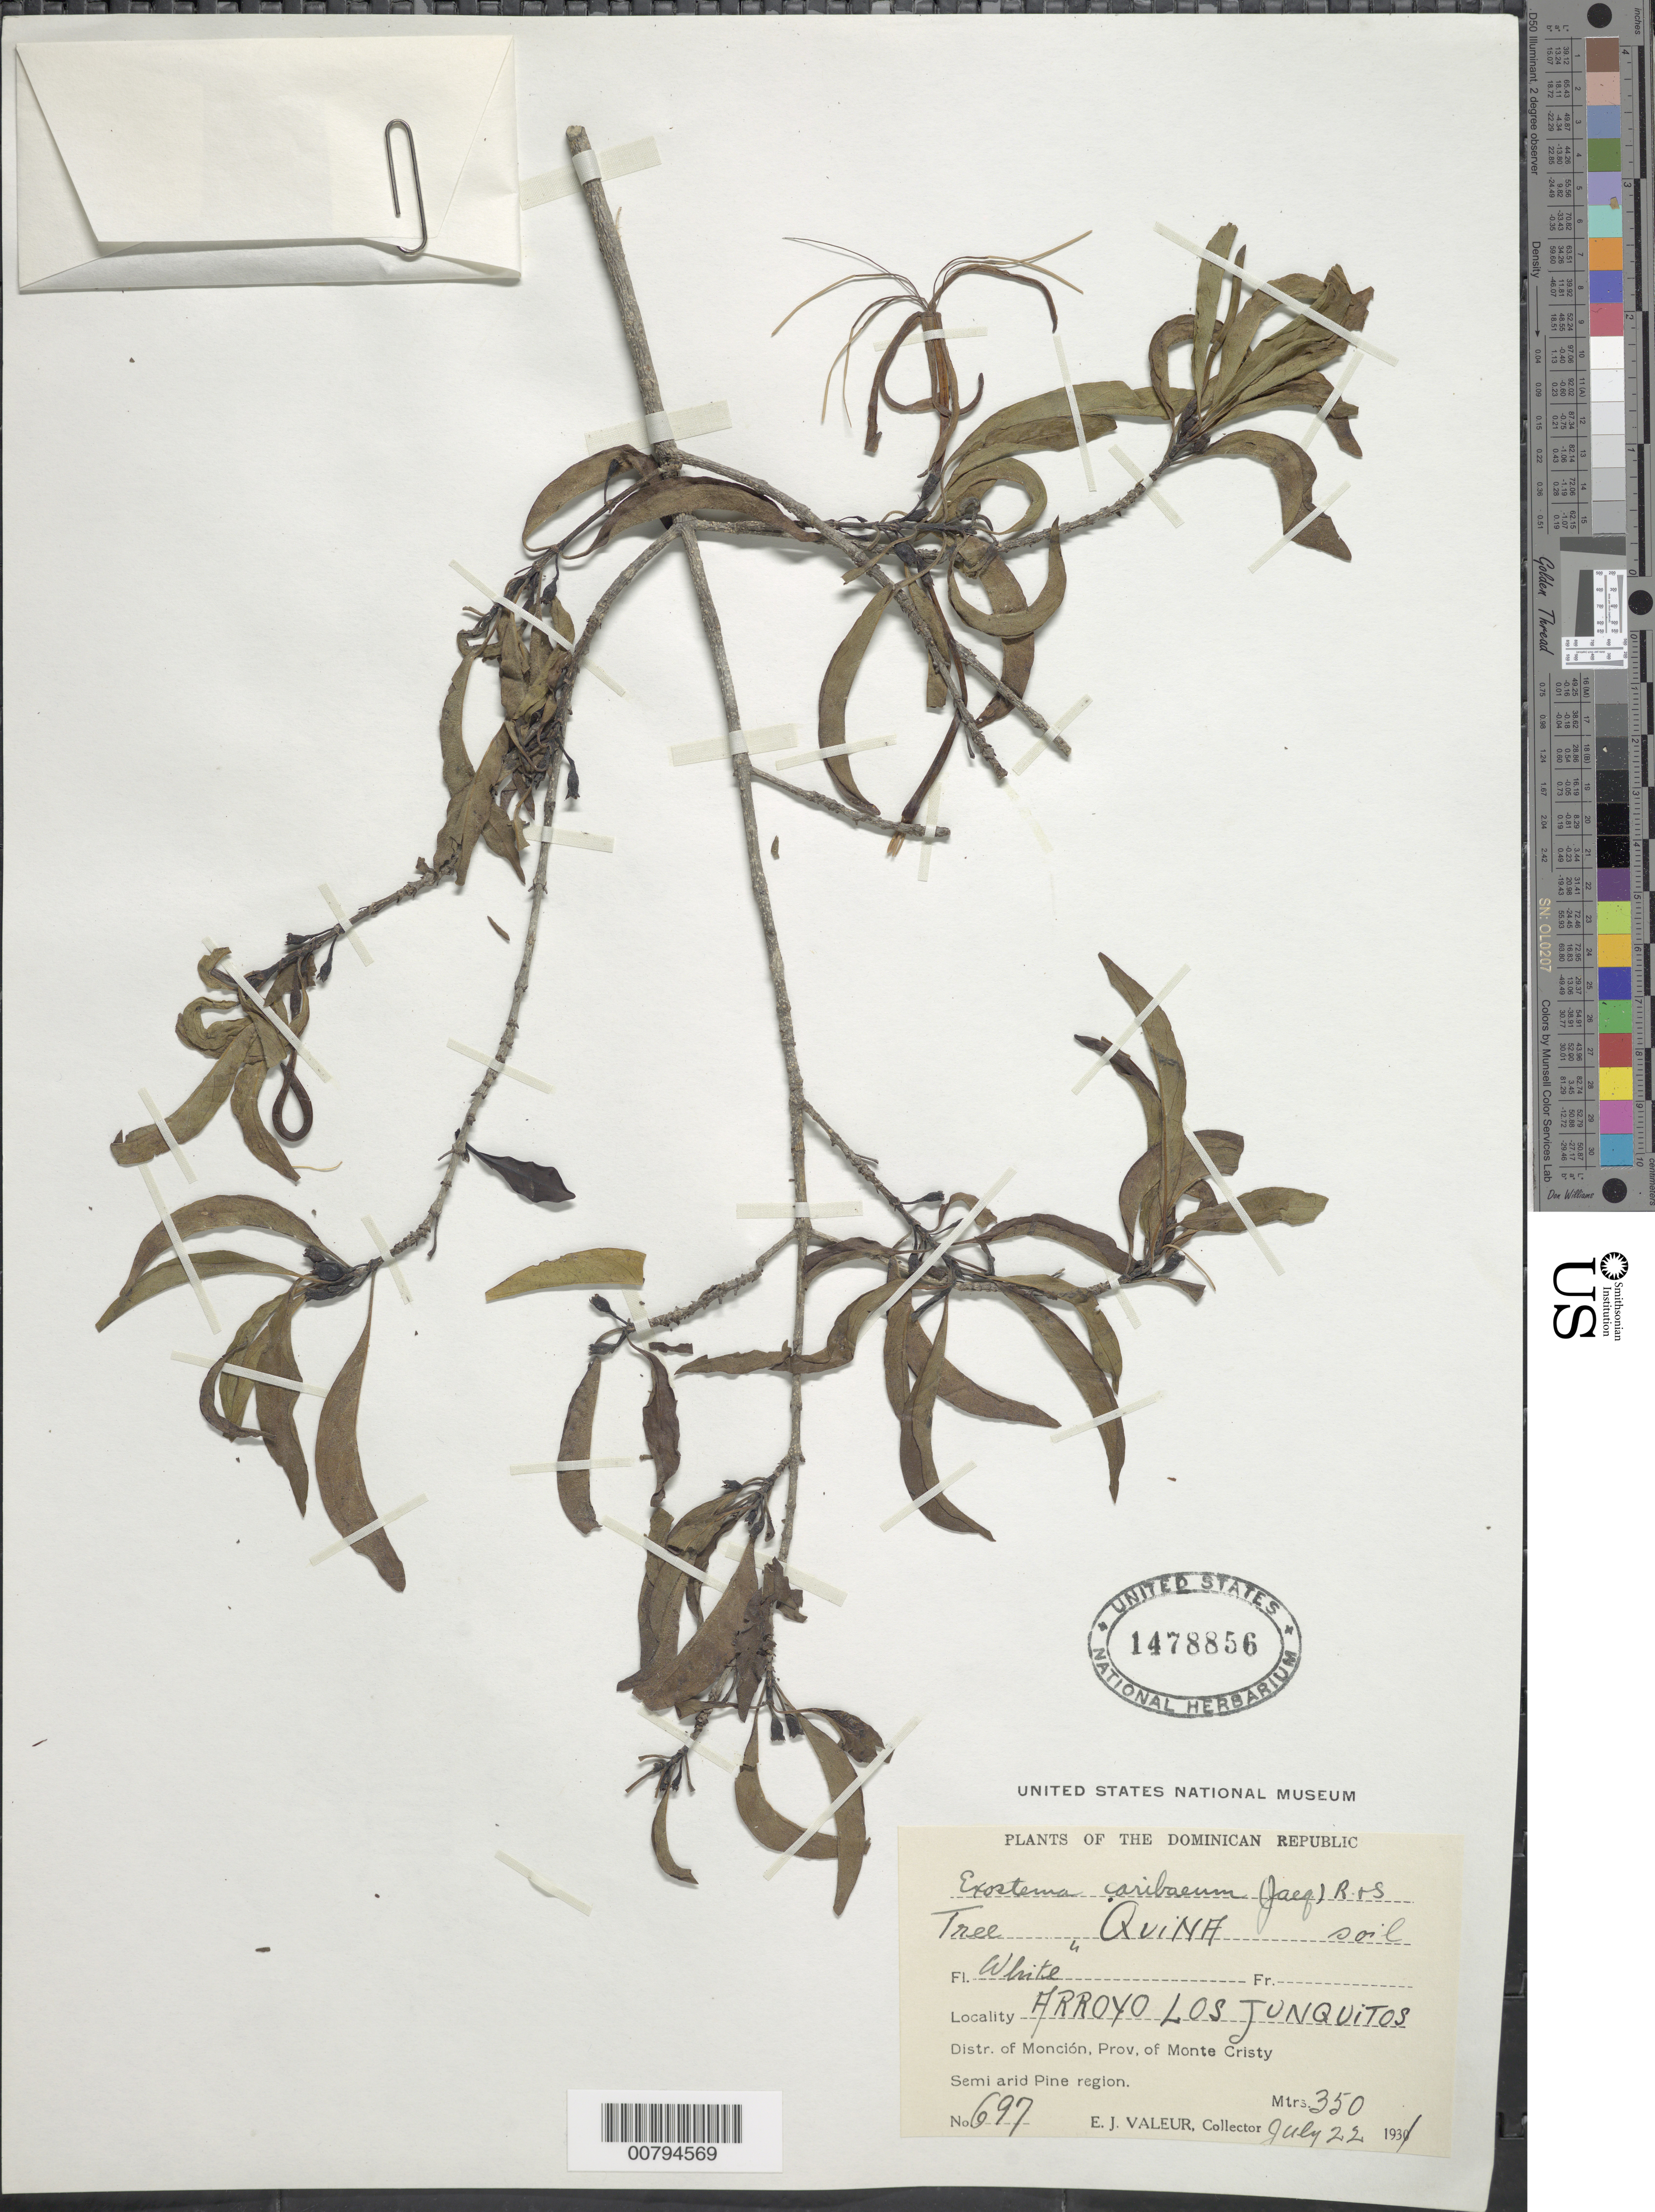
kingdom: Plantae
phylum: Tracheophyta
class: Magnoliopsida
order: Gentianales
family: Rubiaceae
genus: Exostema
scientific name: Exostema caribaeum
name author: (Jacq.) Roem. & Schult.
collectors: E. Valeur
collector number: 697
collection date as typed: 22 Jul 1931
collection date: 1931-07-22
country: Dominican Republic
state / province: Monte Cristi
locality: Distr. Of Moncion: Arroyo Los Junquitos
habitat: Semi-arid pine region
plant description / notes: Common name: Quina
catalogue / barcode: US 1478856